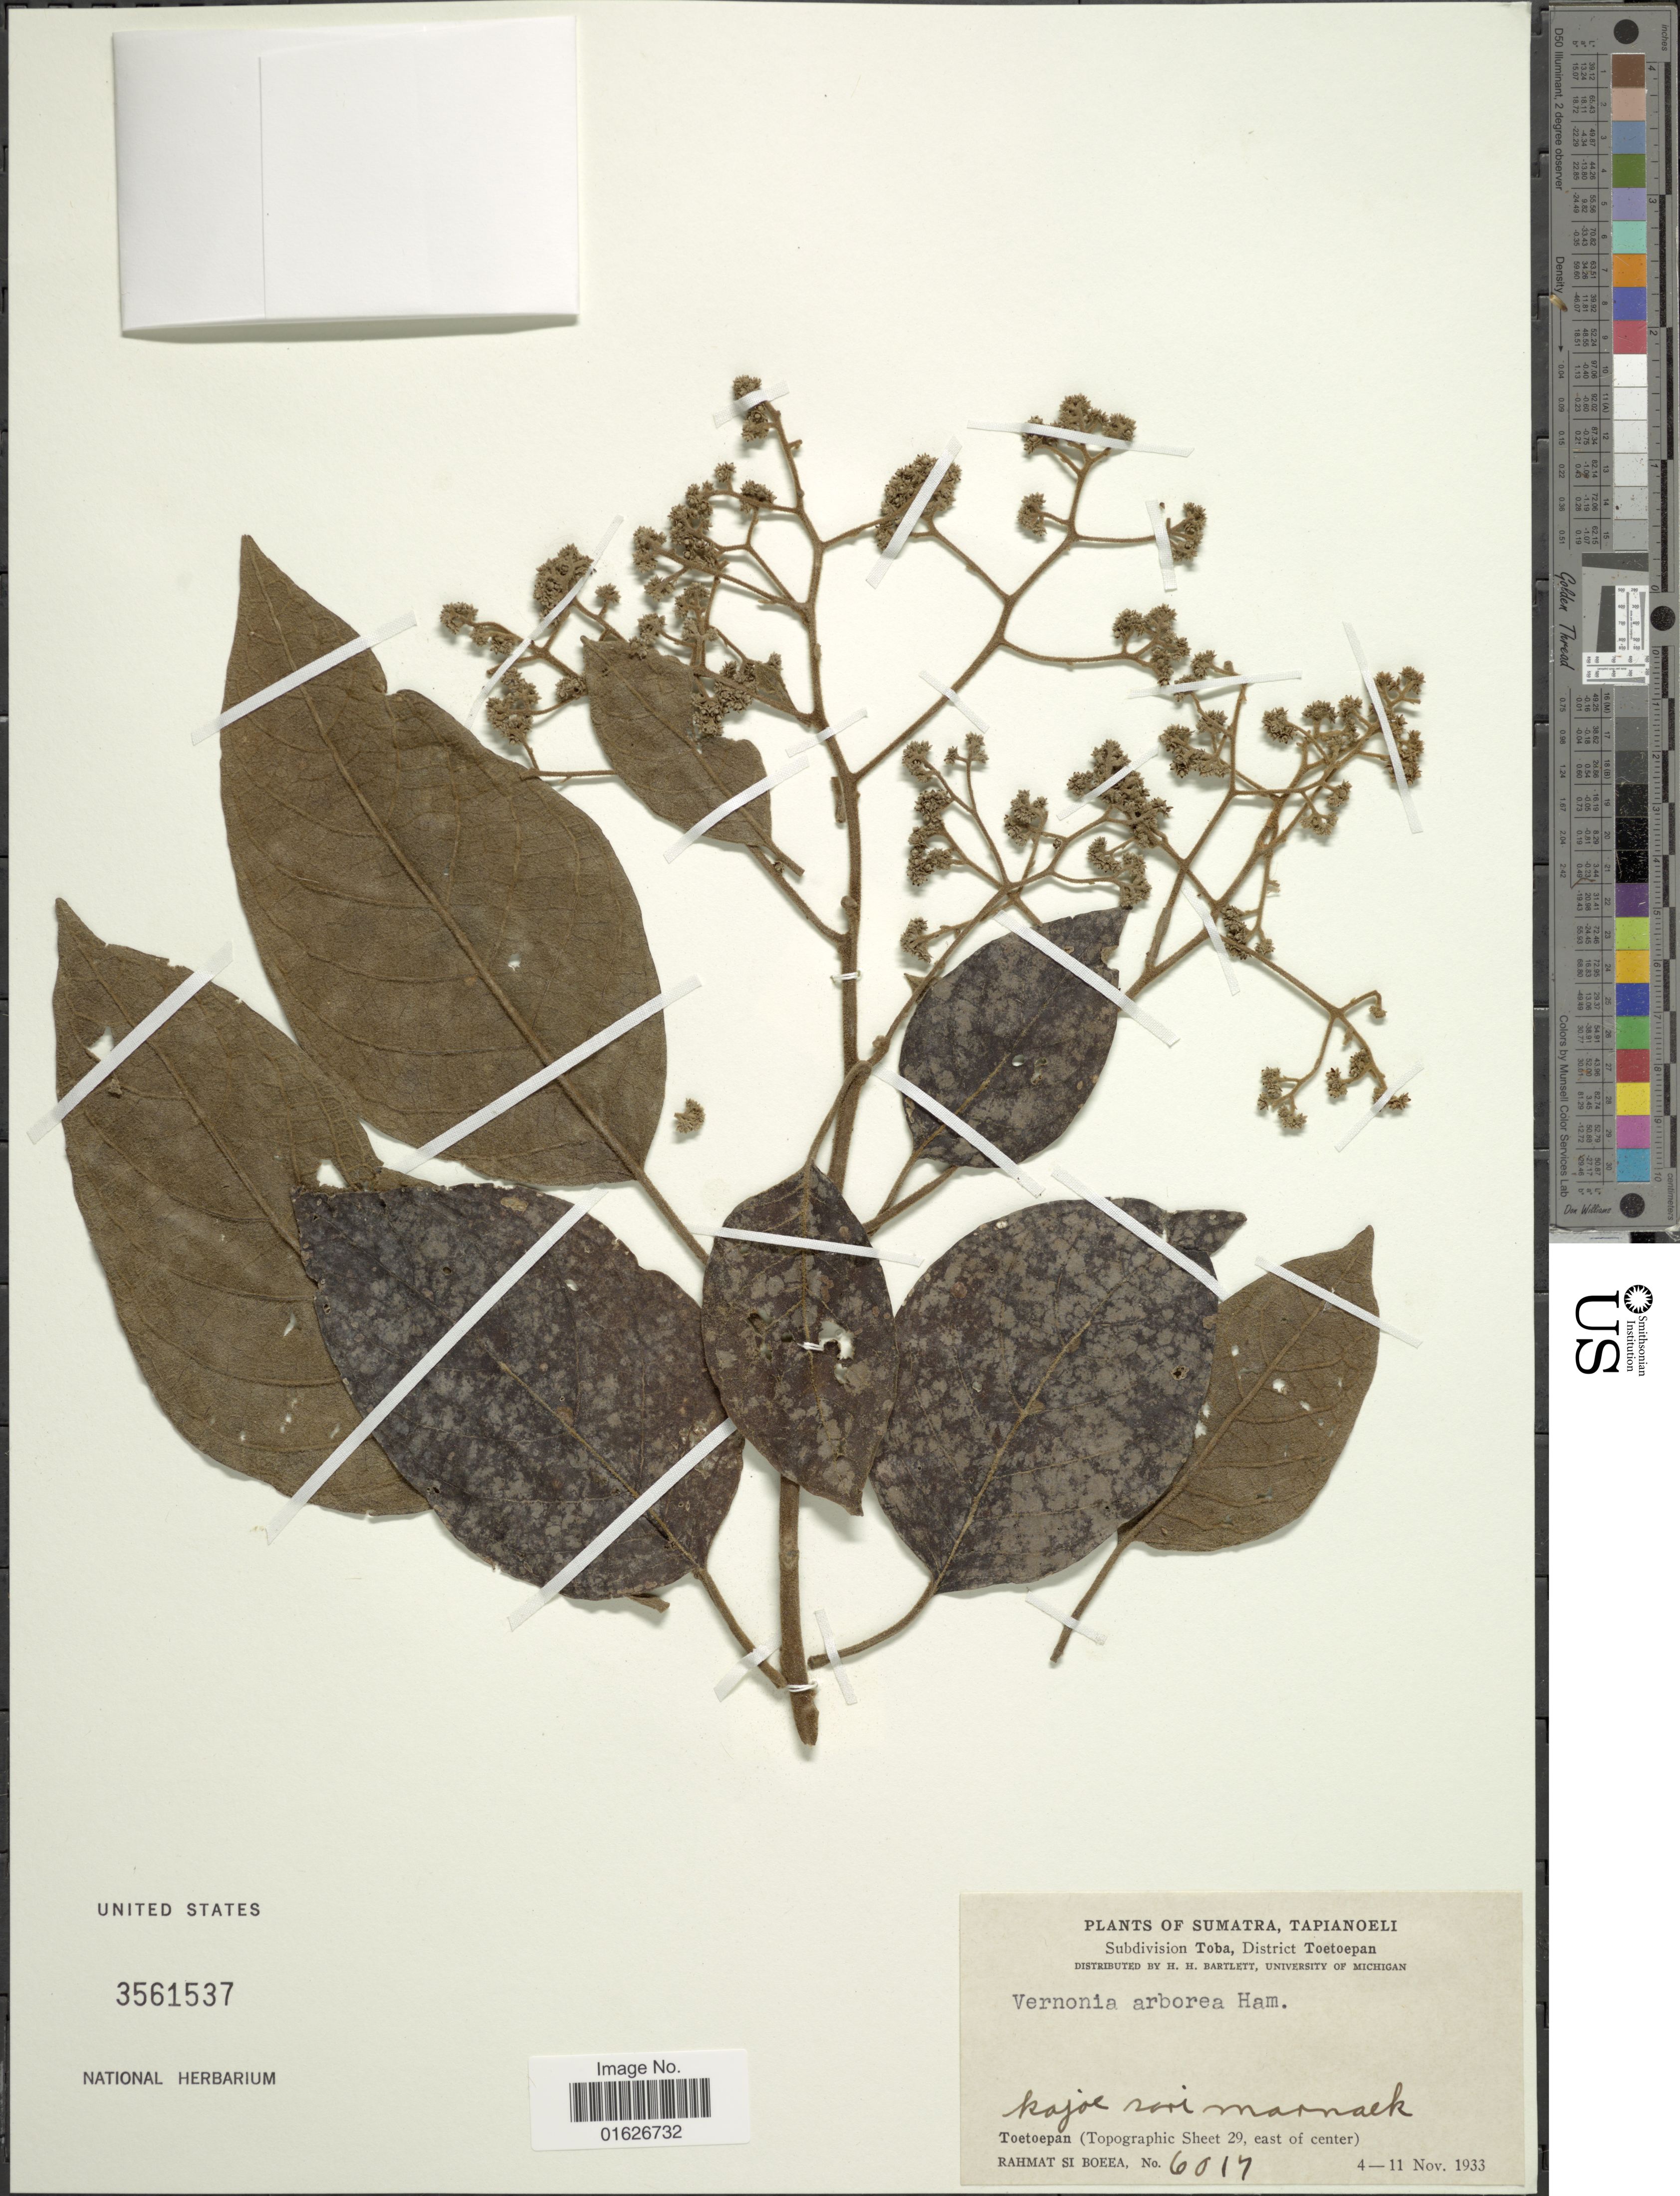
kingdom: Plantae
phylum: Tracheophyta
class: Magnoliopsida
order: Asterales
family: Asteraceae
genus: Strobocalyx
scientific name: Strobocalyx arborea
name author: (Buch.-Ham.) Sch. Bip.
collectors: Rahmat Si Boeea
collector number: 6017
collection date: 1933-11-04/1933-11-11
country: Indonesia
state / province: Sumatra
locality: Tapianoeli, Subdivision Toba, District Toetoepan, Toetoepan ( Topographic sheet 29, east of center)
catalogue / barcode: US 3561537